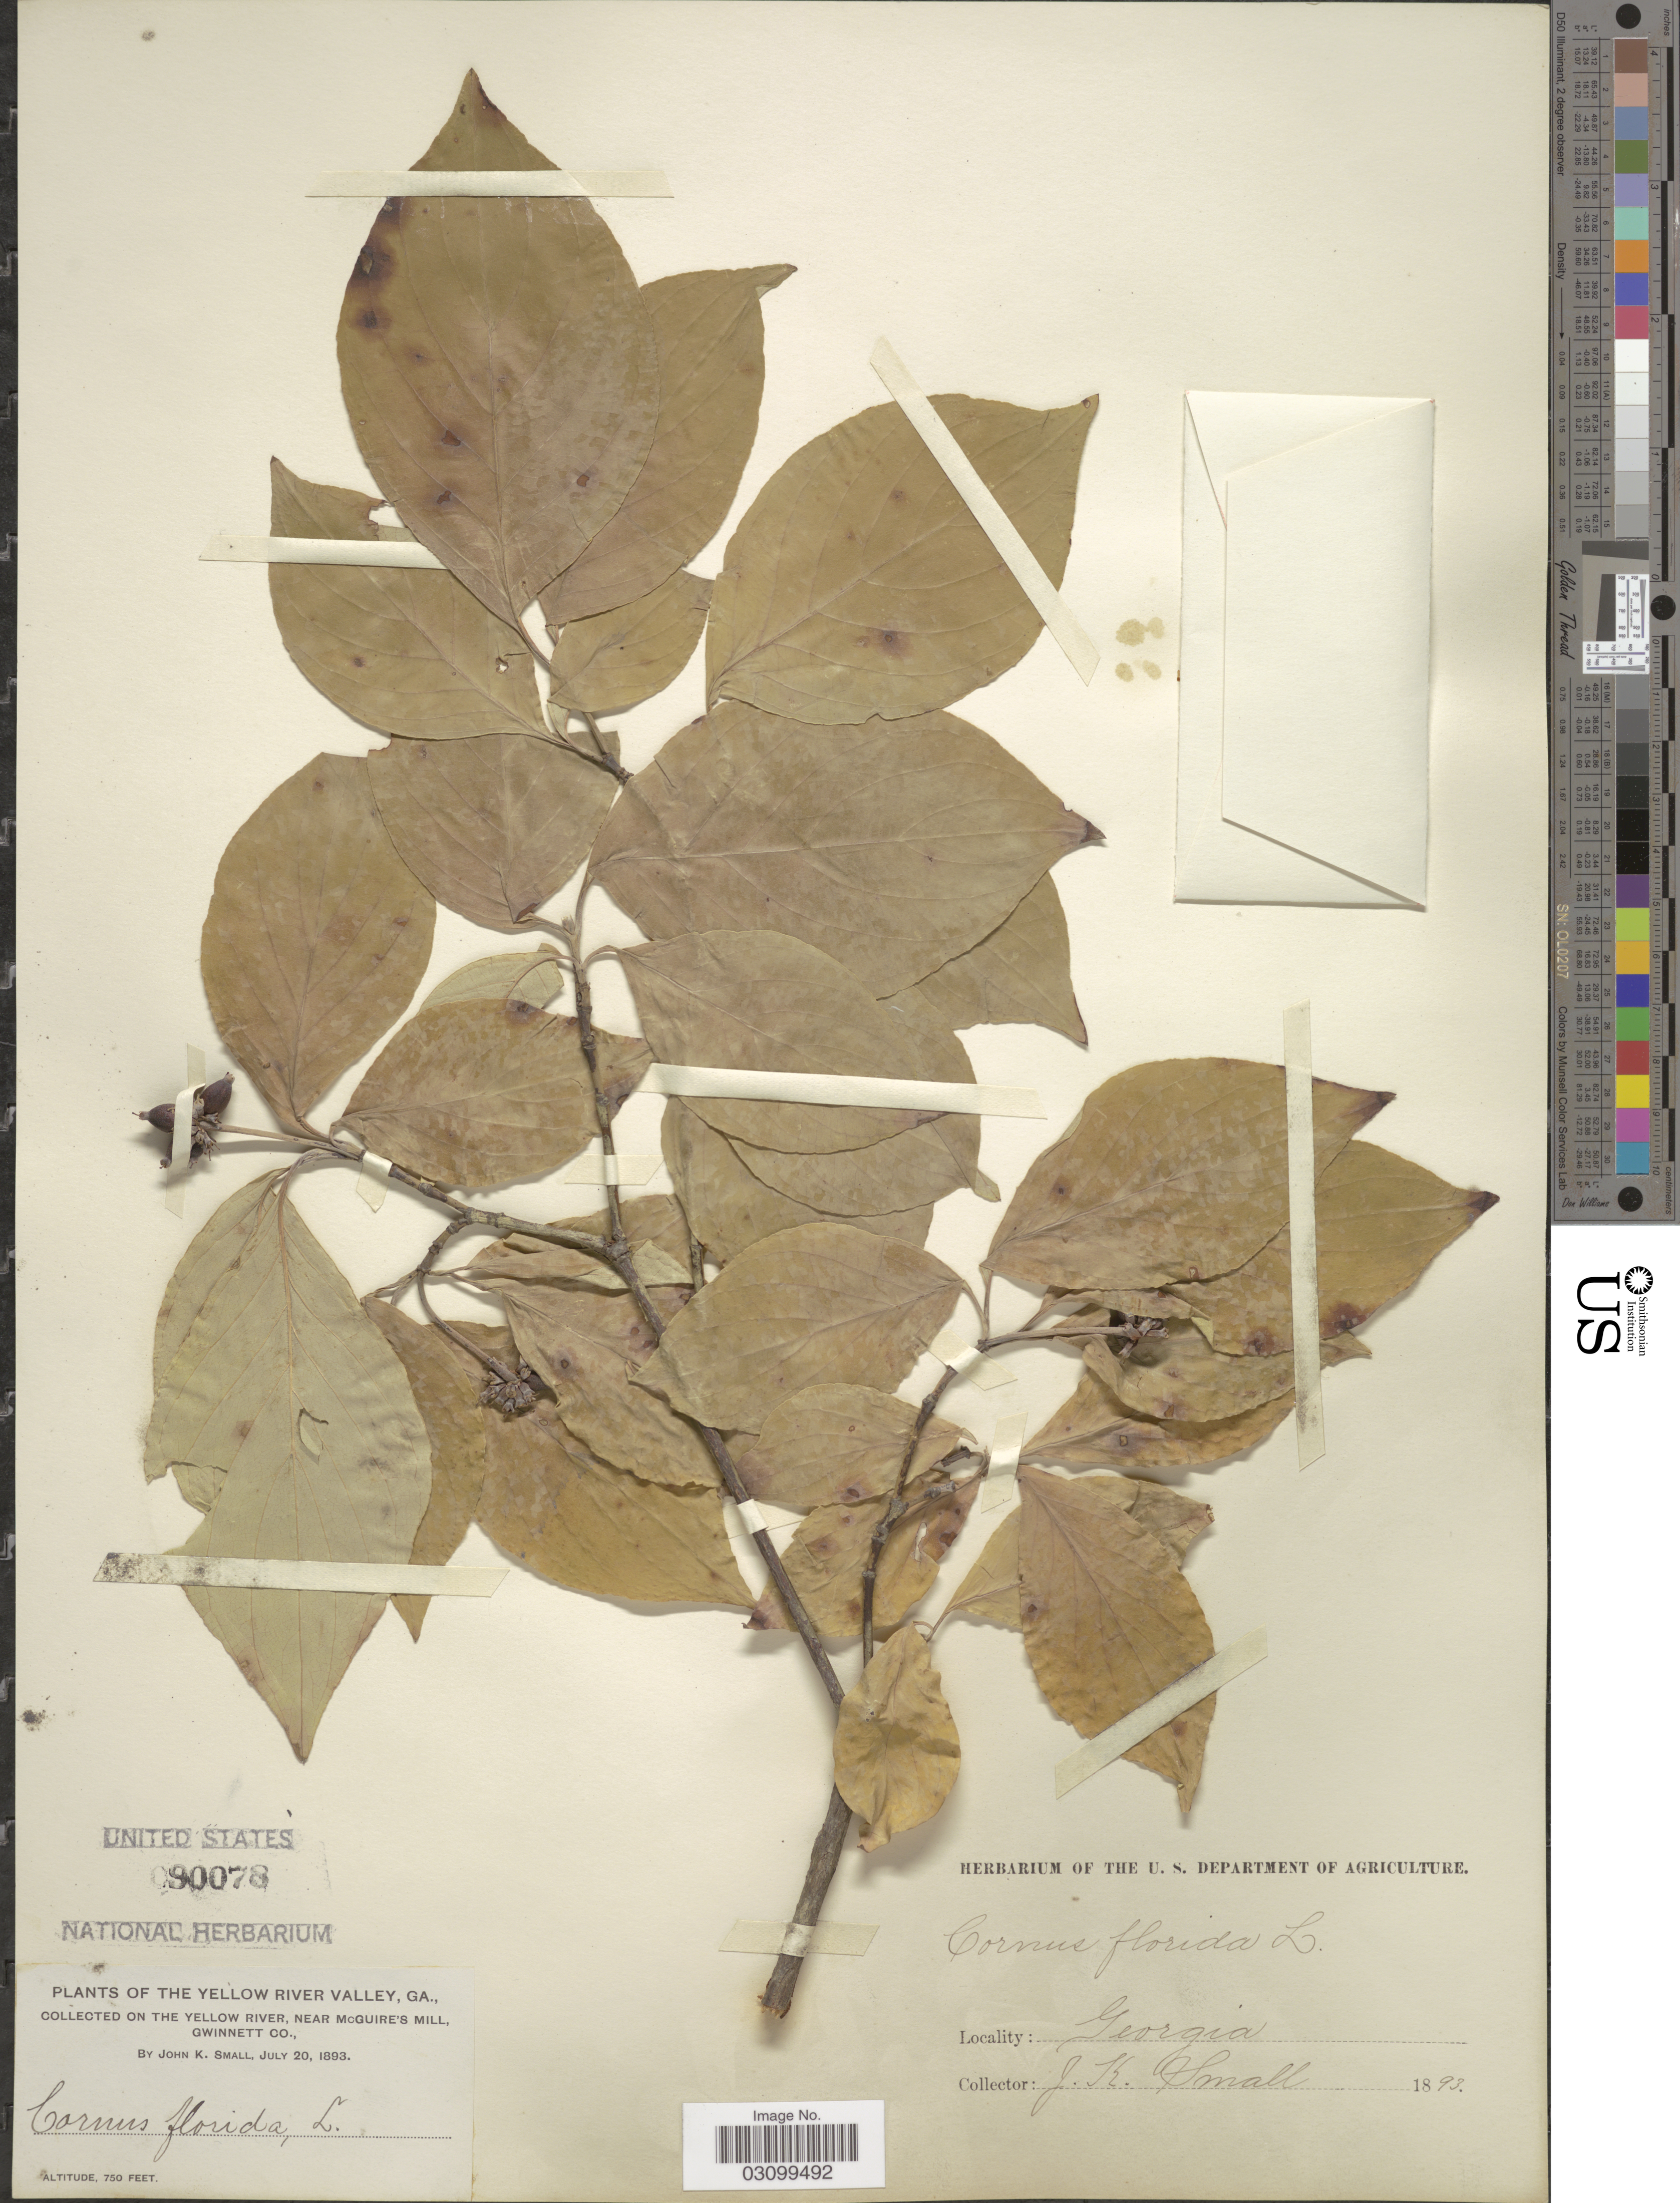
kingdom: Plantae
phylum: Tracheophyta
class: Magnoliopsida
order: Cornales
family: Cornaceae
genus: Cornus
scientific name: Cornus florida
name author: L.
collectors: J. K. Small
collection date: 1893-07-20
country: United States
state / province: Georgia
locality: The Yellow River Valley. On the Yellow river, near McGuire's Mill, Gwinett Co.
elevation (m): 229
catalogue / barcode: US 90078